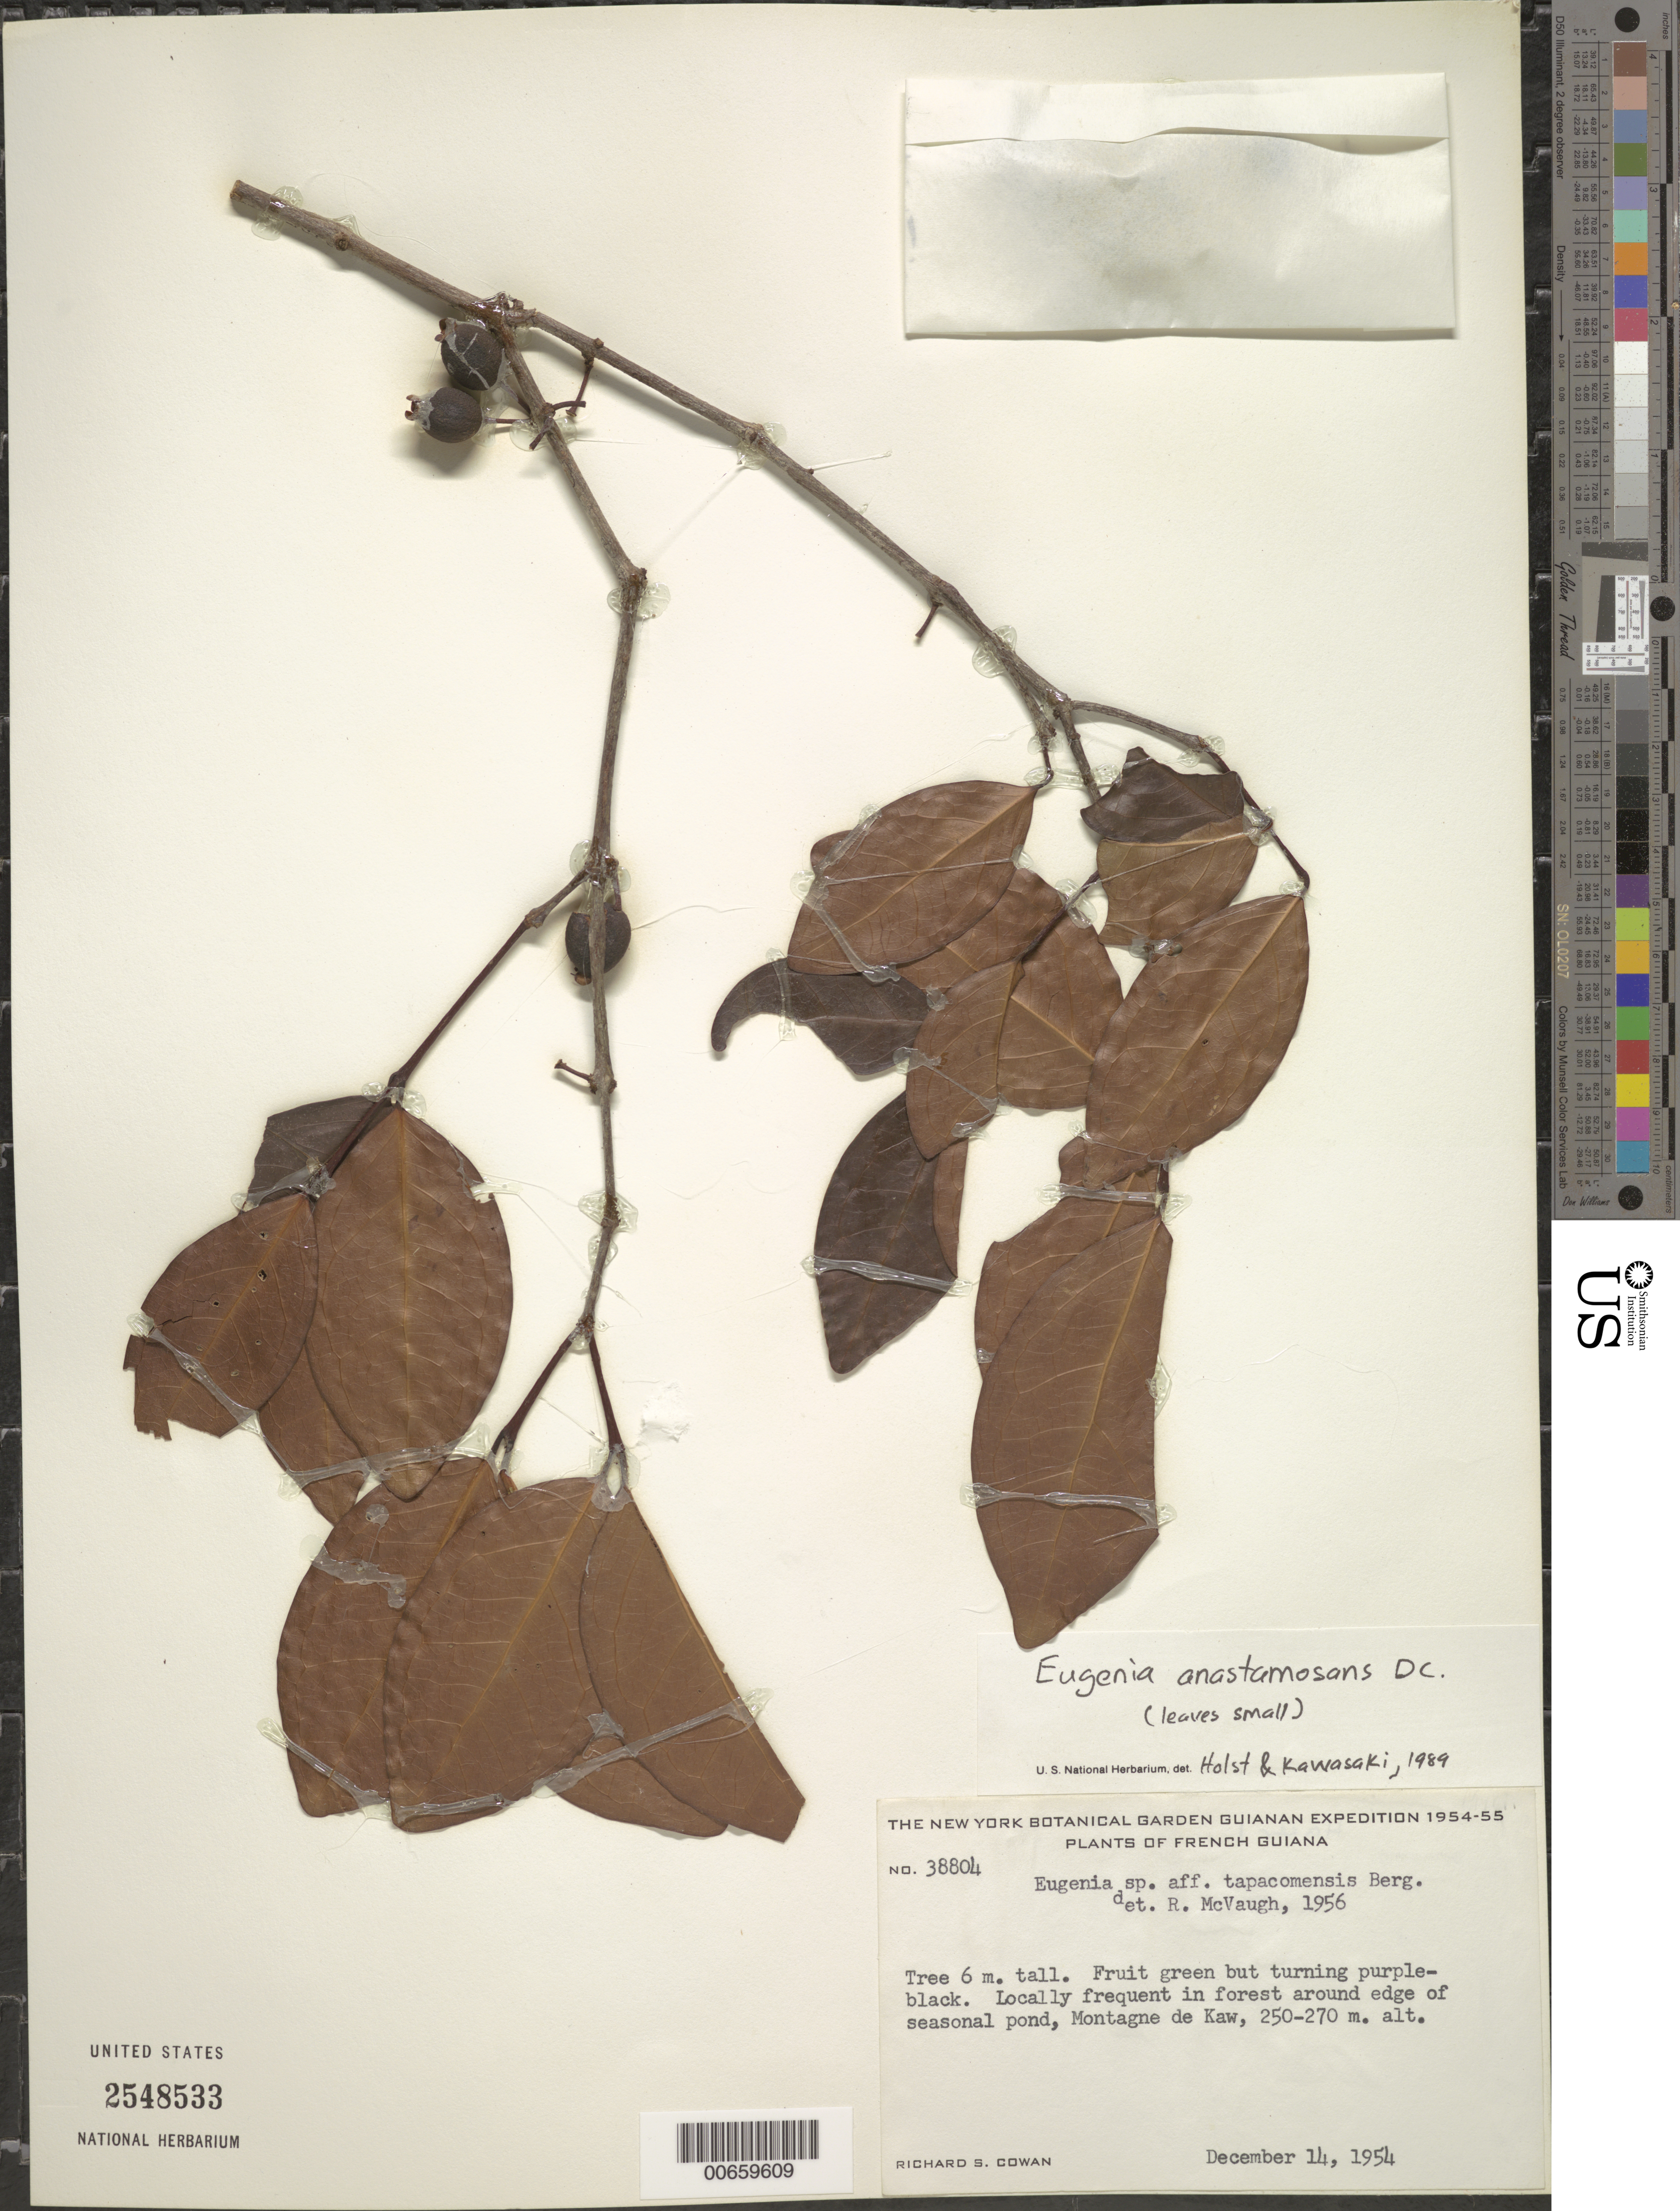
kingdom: Plantae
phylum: Tracheophyta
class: Magnoliopsida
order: Myrtales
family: Myrtaceae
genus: Eugenia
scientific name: Eugenia anastomosans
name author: DC.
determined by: Holst, Bruce K.; Kawasaki, María L.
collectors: R. S. Cowan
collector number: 38804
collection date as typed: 14-Dec-54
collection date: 1954-12-14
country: French Guiana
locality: Montagne de Kaw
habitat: Forest around edge of seasonal pond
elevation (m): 250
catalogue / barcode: US 2548533